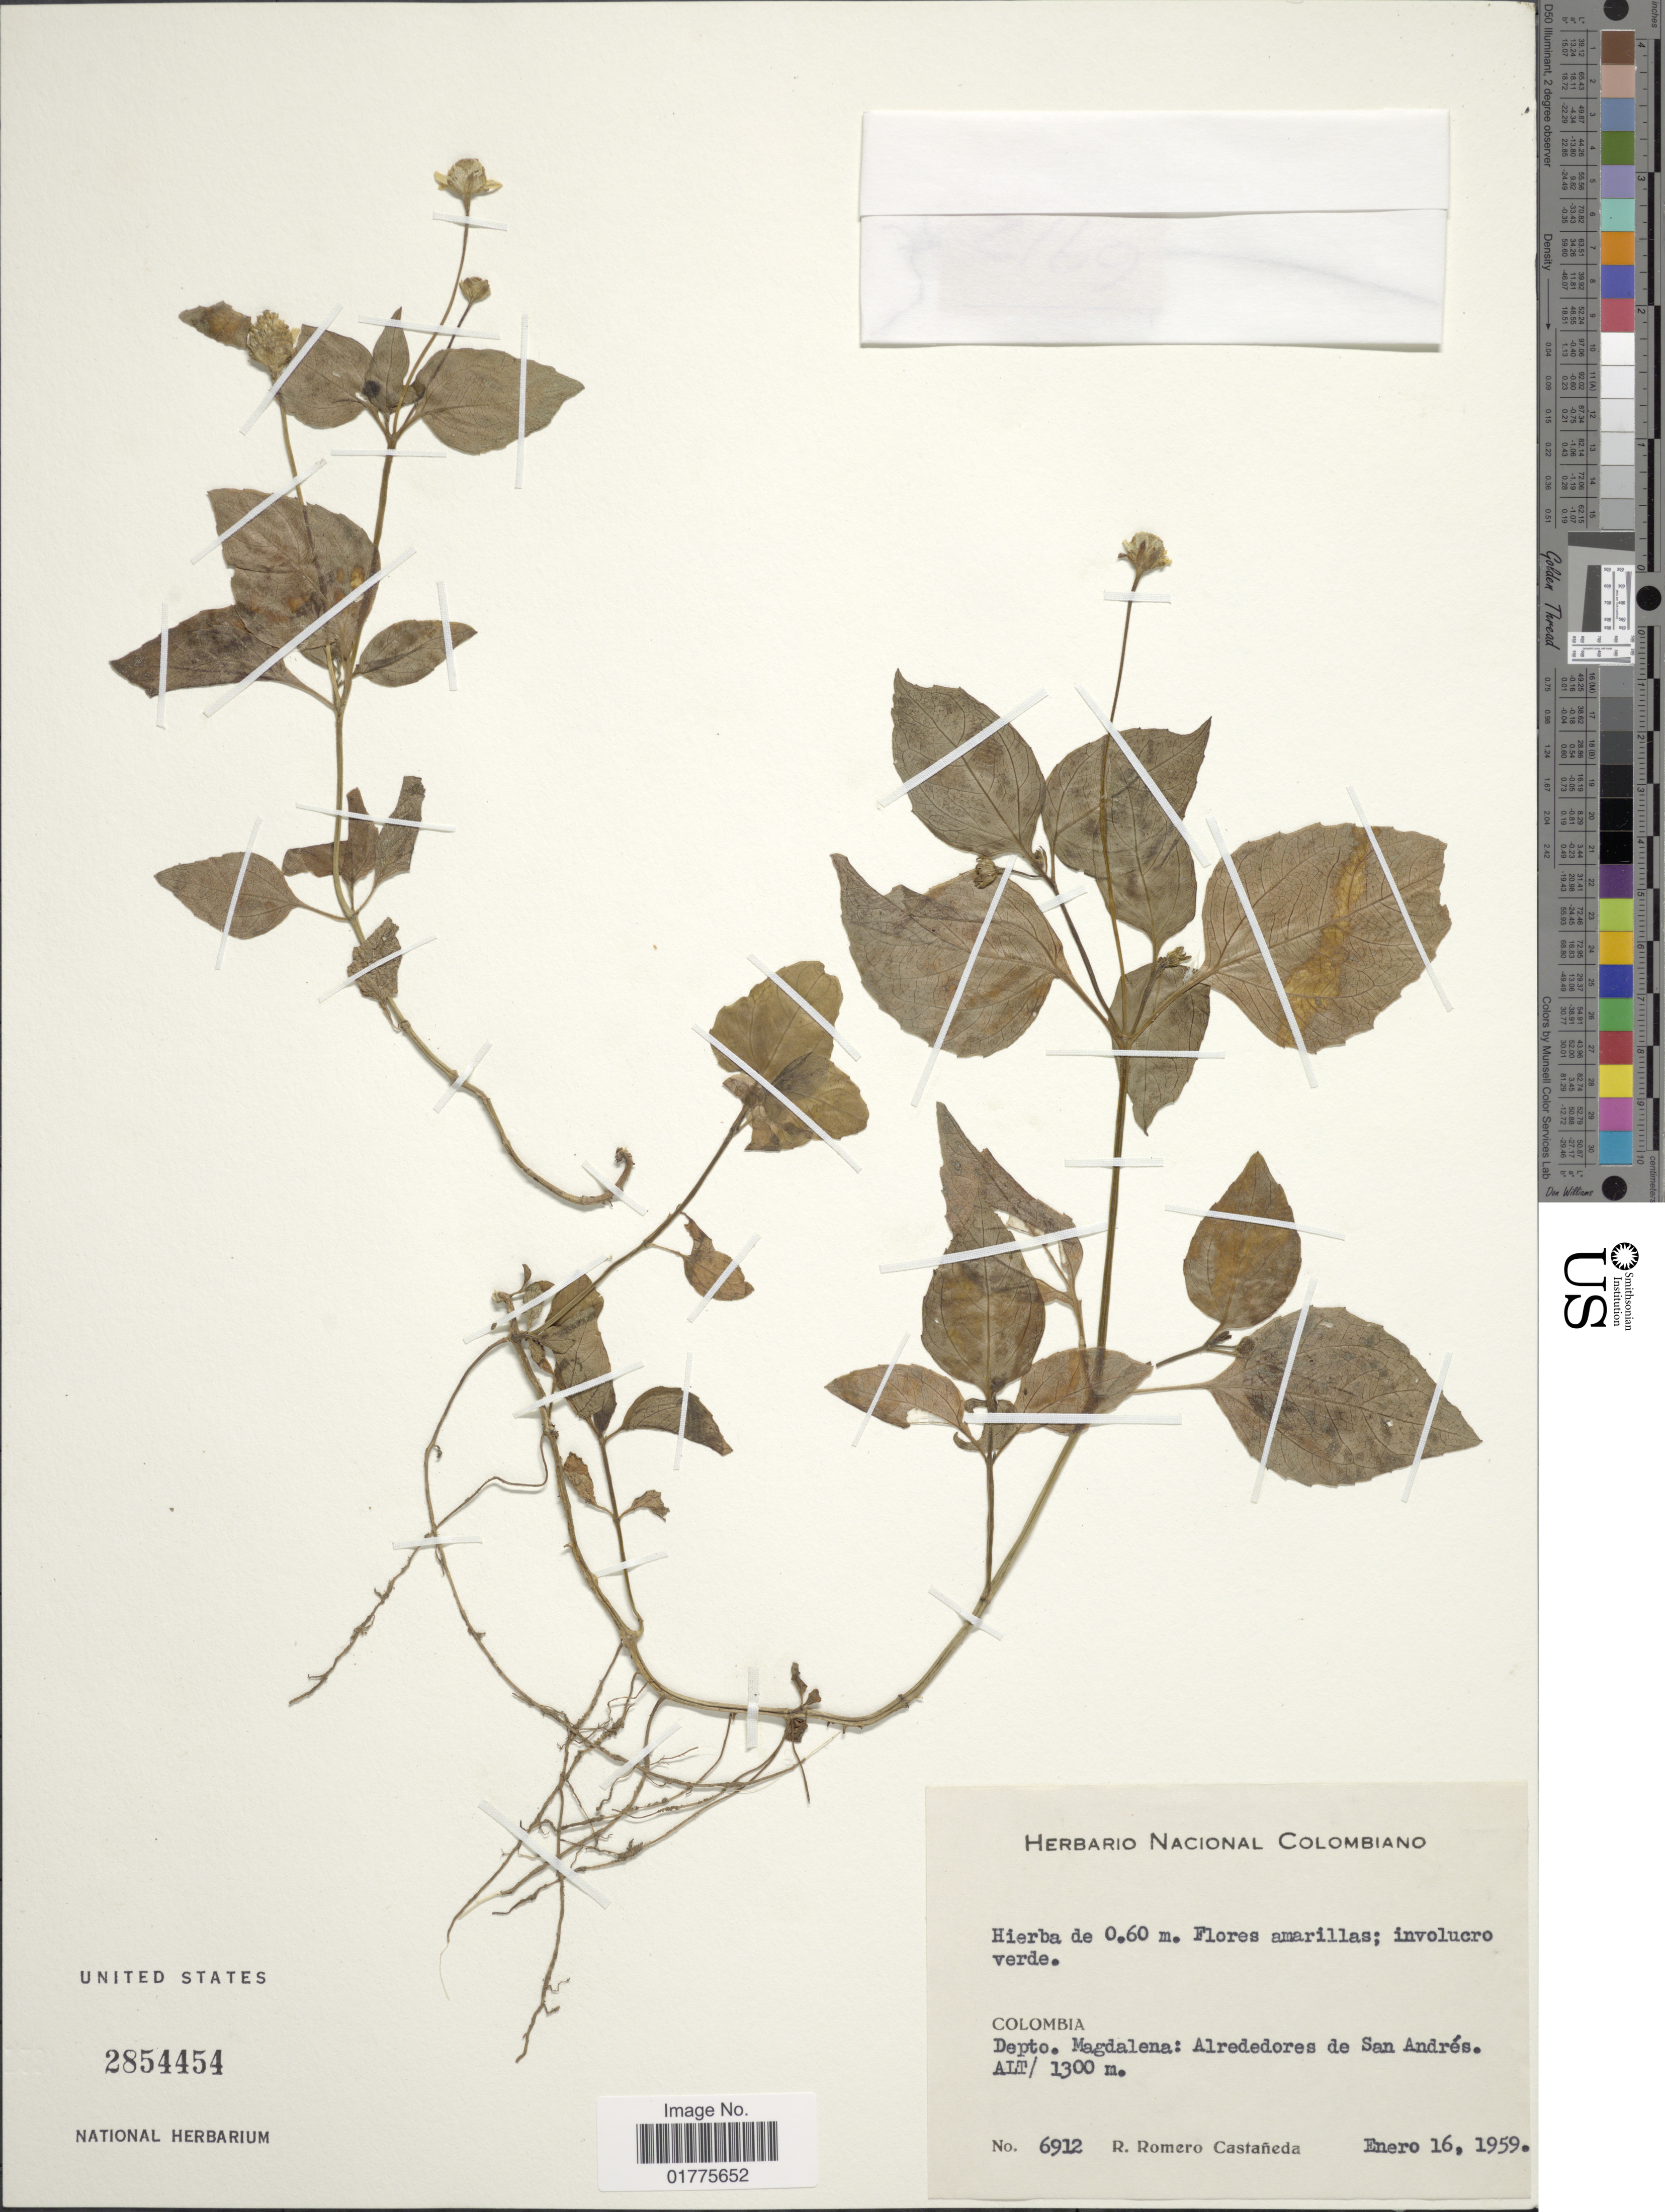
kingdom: Plantae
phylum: Tracheophyta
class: Magnoliopsida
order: Asterales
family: Asteraceae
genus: Acmella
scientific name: Acmella repens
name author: (Walter) Rich.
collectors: R. Romero Castañeda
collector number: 6912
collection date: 1959-01-16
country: Colombia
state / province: Magdalena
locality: Alrededores de San Andrés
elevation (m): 1300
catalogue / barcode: US 2854454